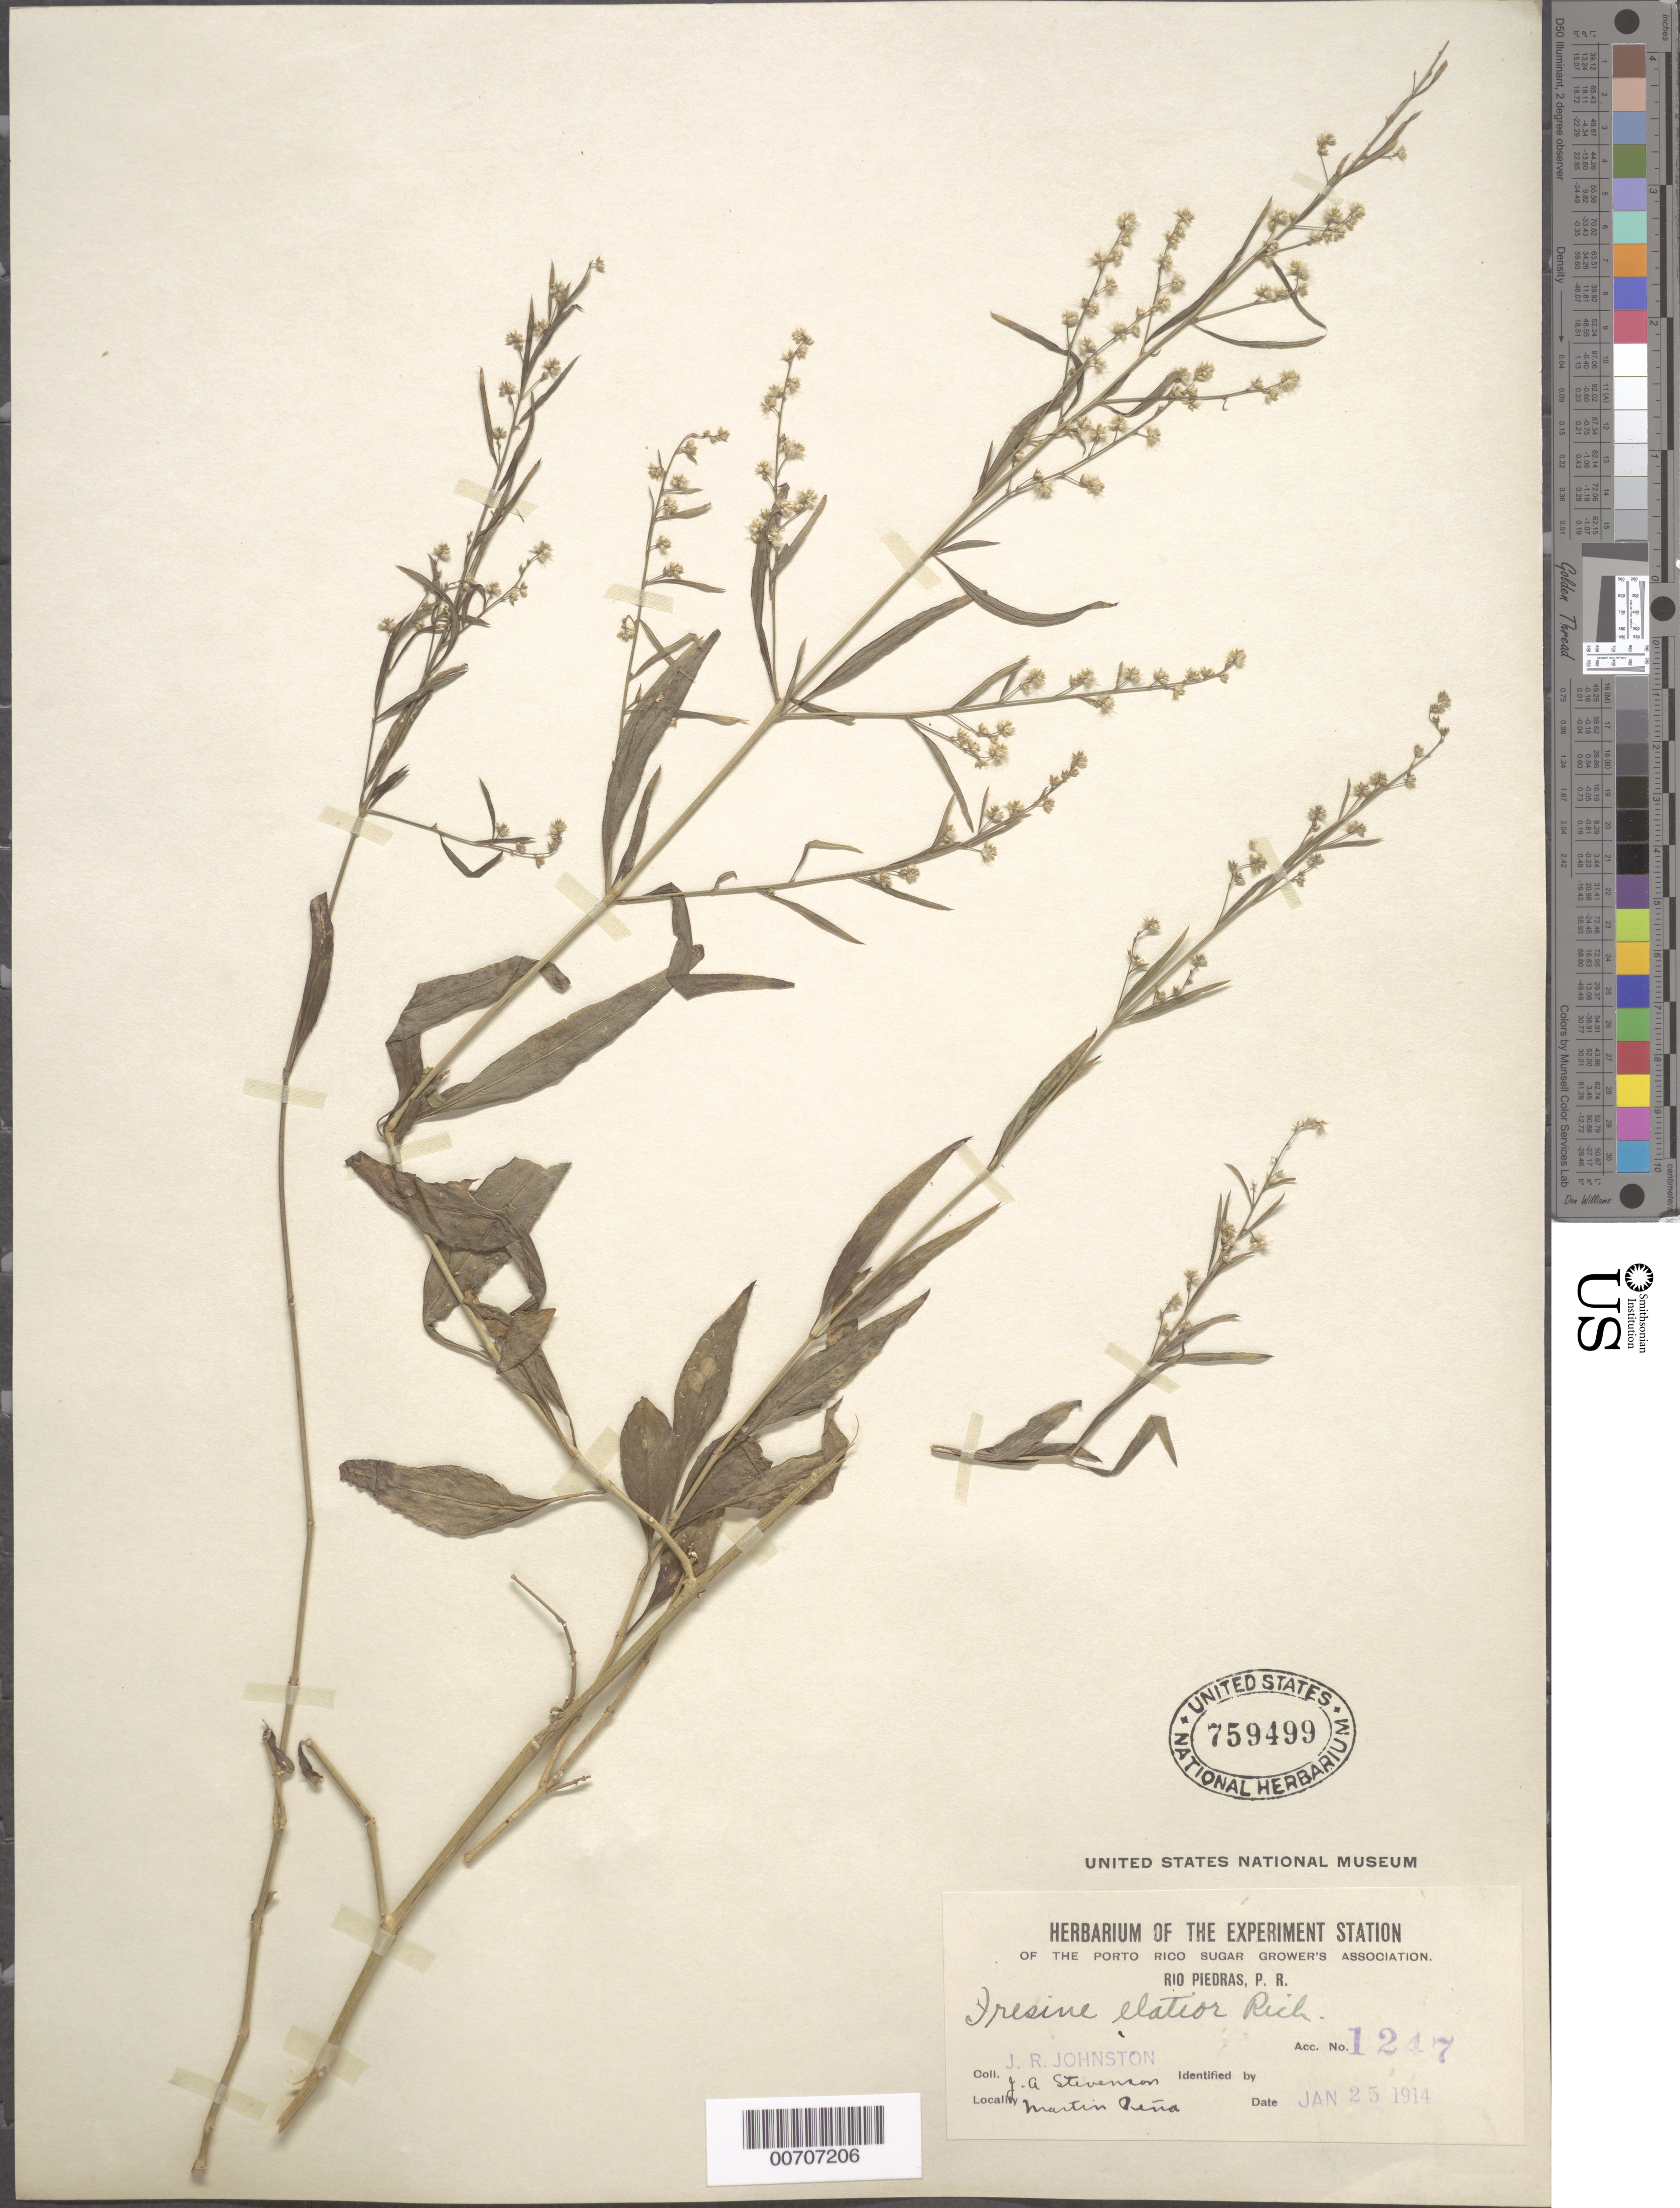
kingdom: Plantae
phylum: Tracheophyta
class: Magnoliopsida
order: Caryophyllales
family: Amaranthaceae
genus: Iresine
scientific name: Iresine elatior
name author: Rich. ex Willd.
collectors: J. Stevenson & J. Johnston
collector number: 1247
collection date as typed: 25 Jan 1914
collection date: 1914-01-25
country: Puerto Rico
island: Greater Antilles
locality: Río Piedras, Martin Peña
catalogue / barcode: US 759499